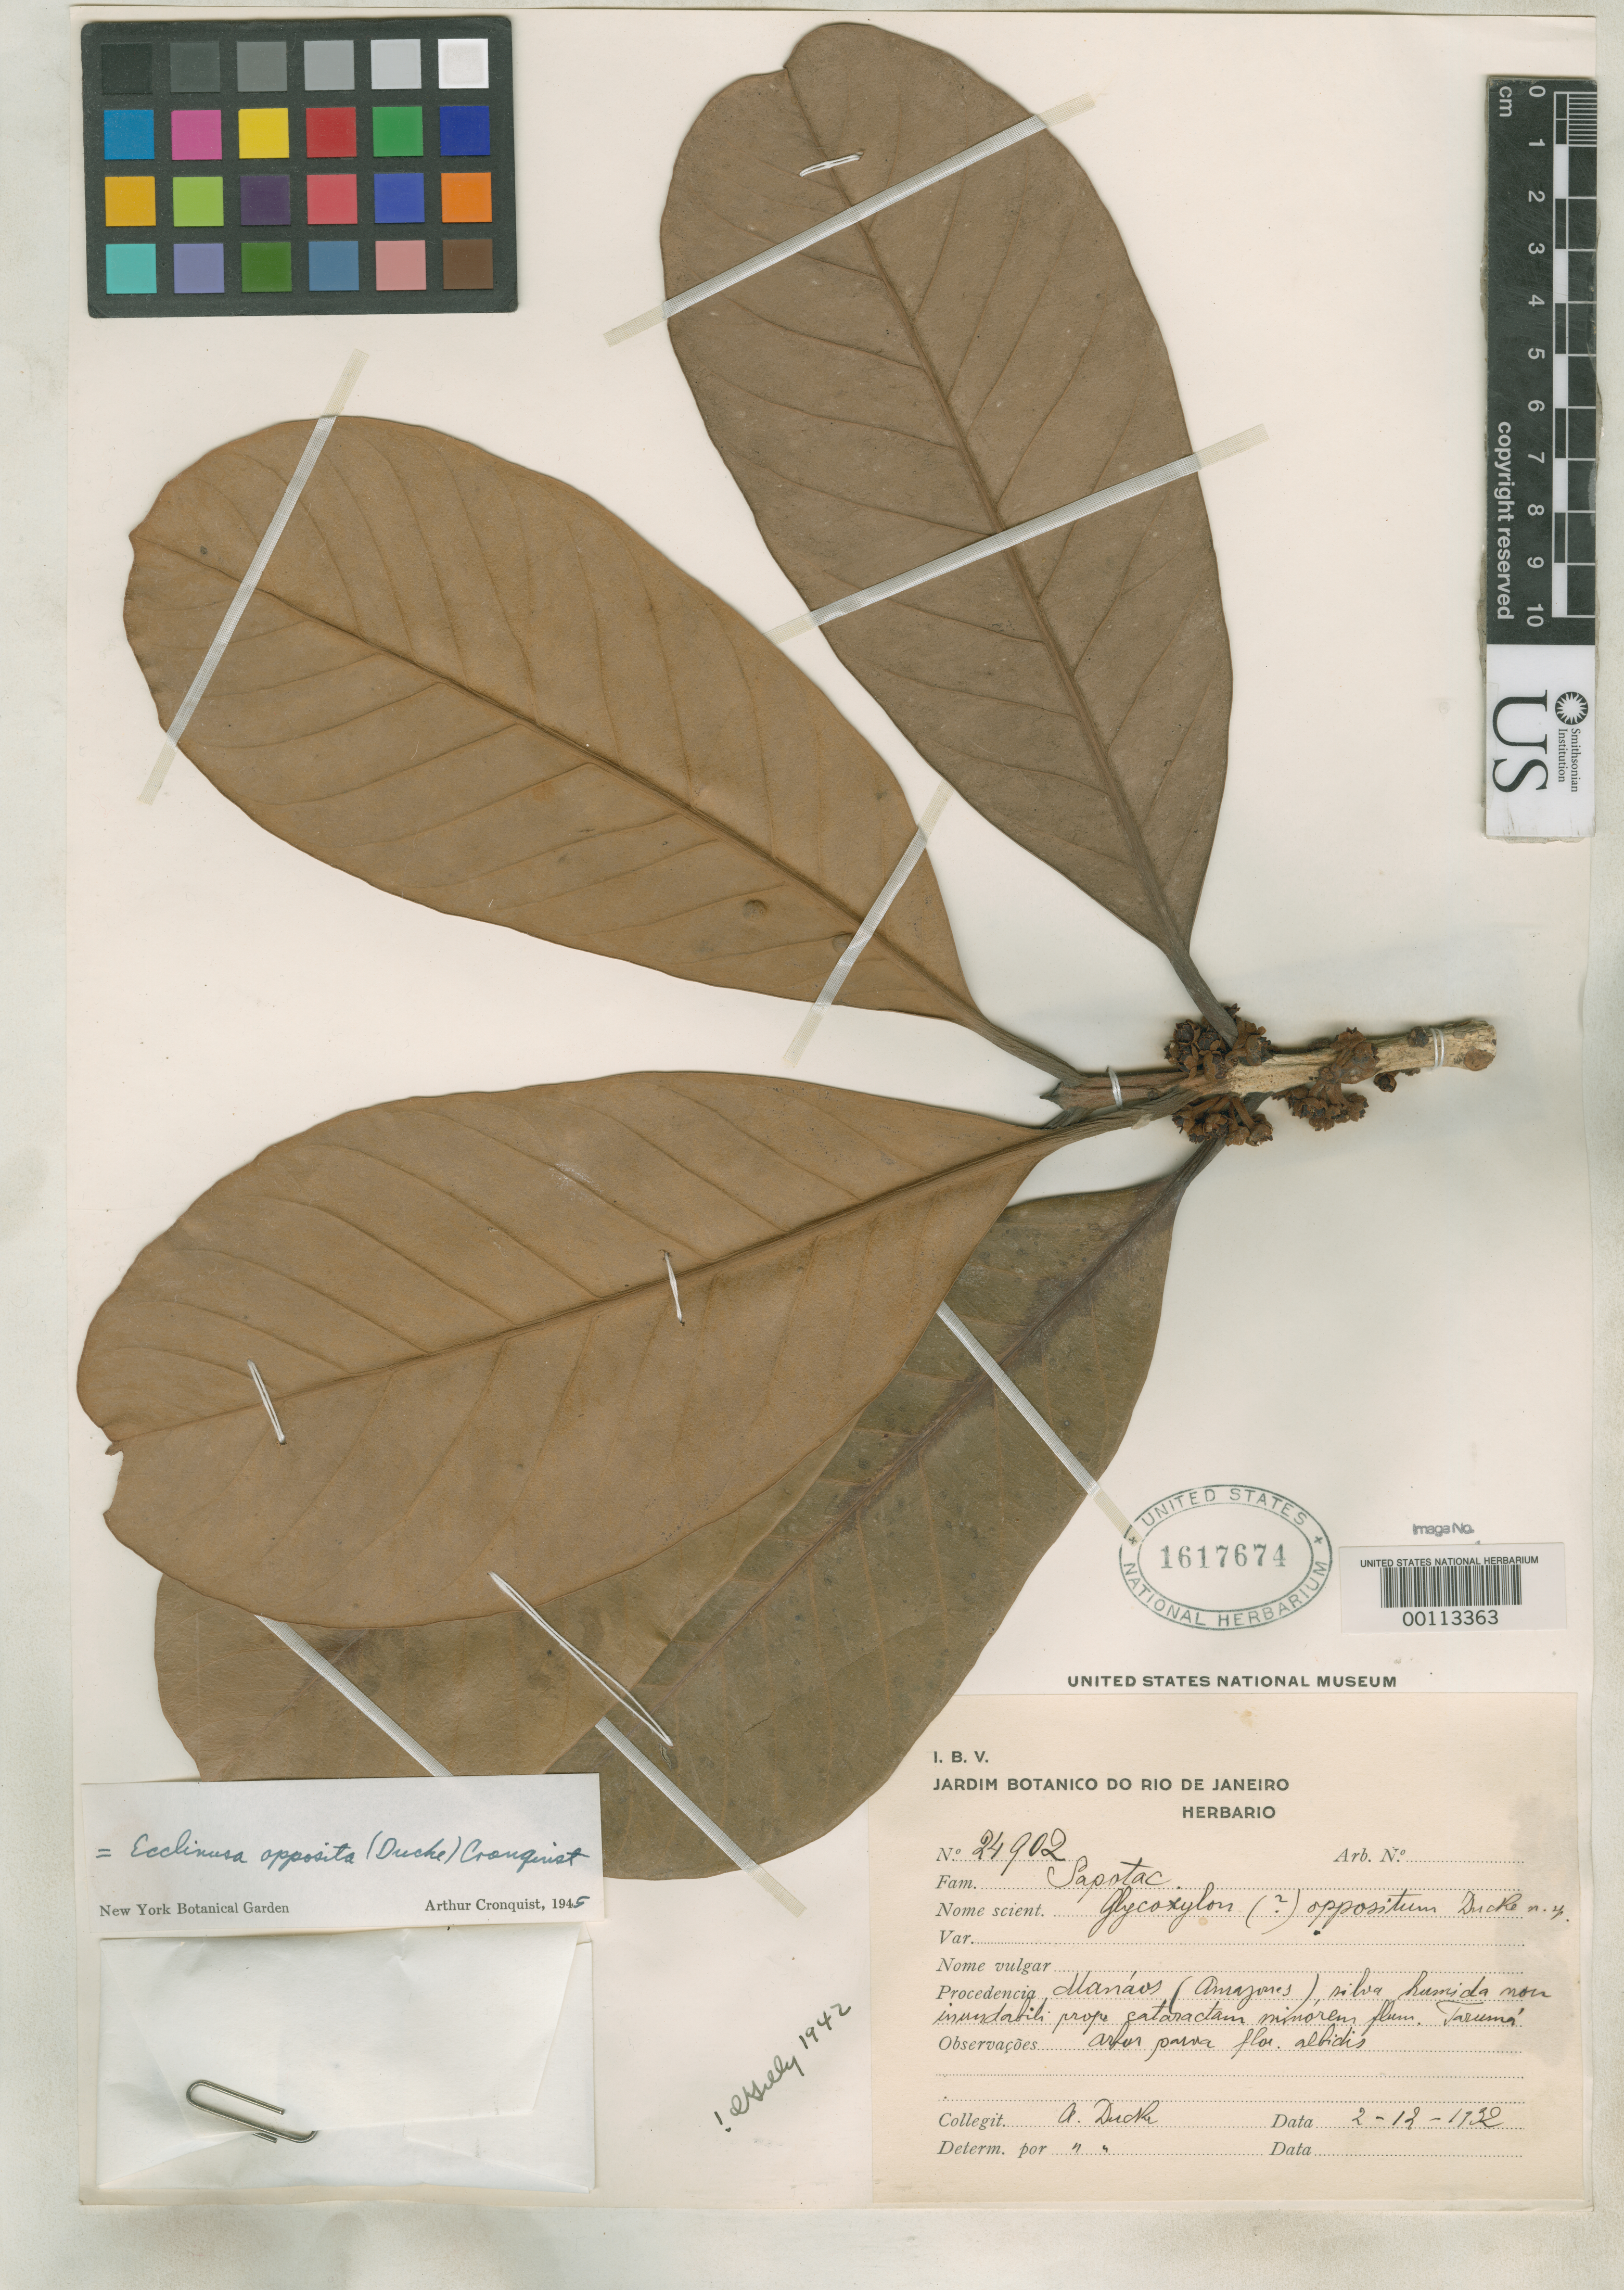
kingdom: Plantae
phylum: Tracheophyta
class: Magnoliopsida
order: Ericales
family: Sapotaceae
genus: Glycoxylon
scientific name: Glycoxylon oppositum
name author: Ducke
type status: Type Collection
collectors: A. Ducke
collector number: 24902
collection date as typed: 11-7-1932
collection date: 1932-07-11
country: Brazil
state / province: Amazonas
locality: Manaos.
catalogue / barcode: US 1617674